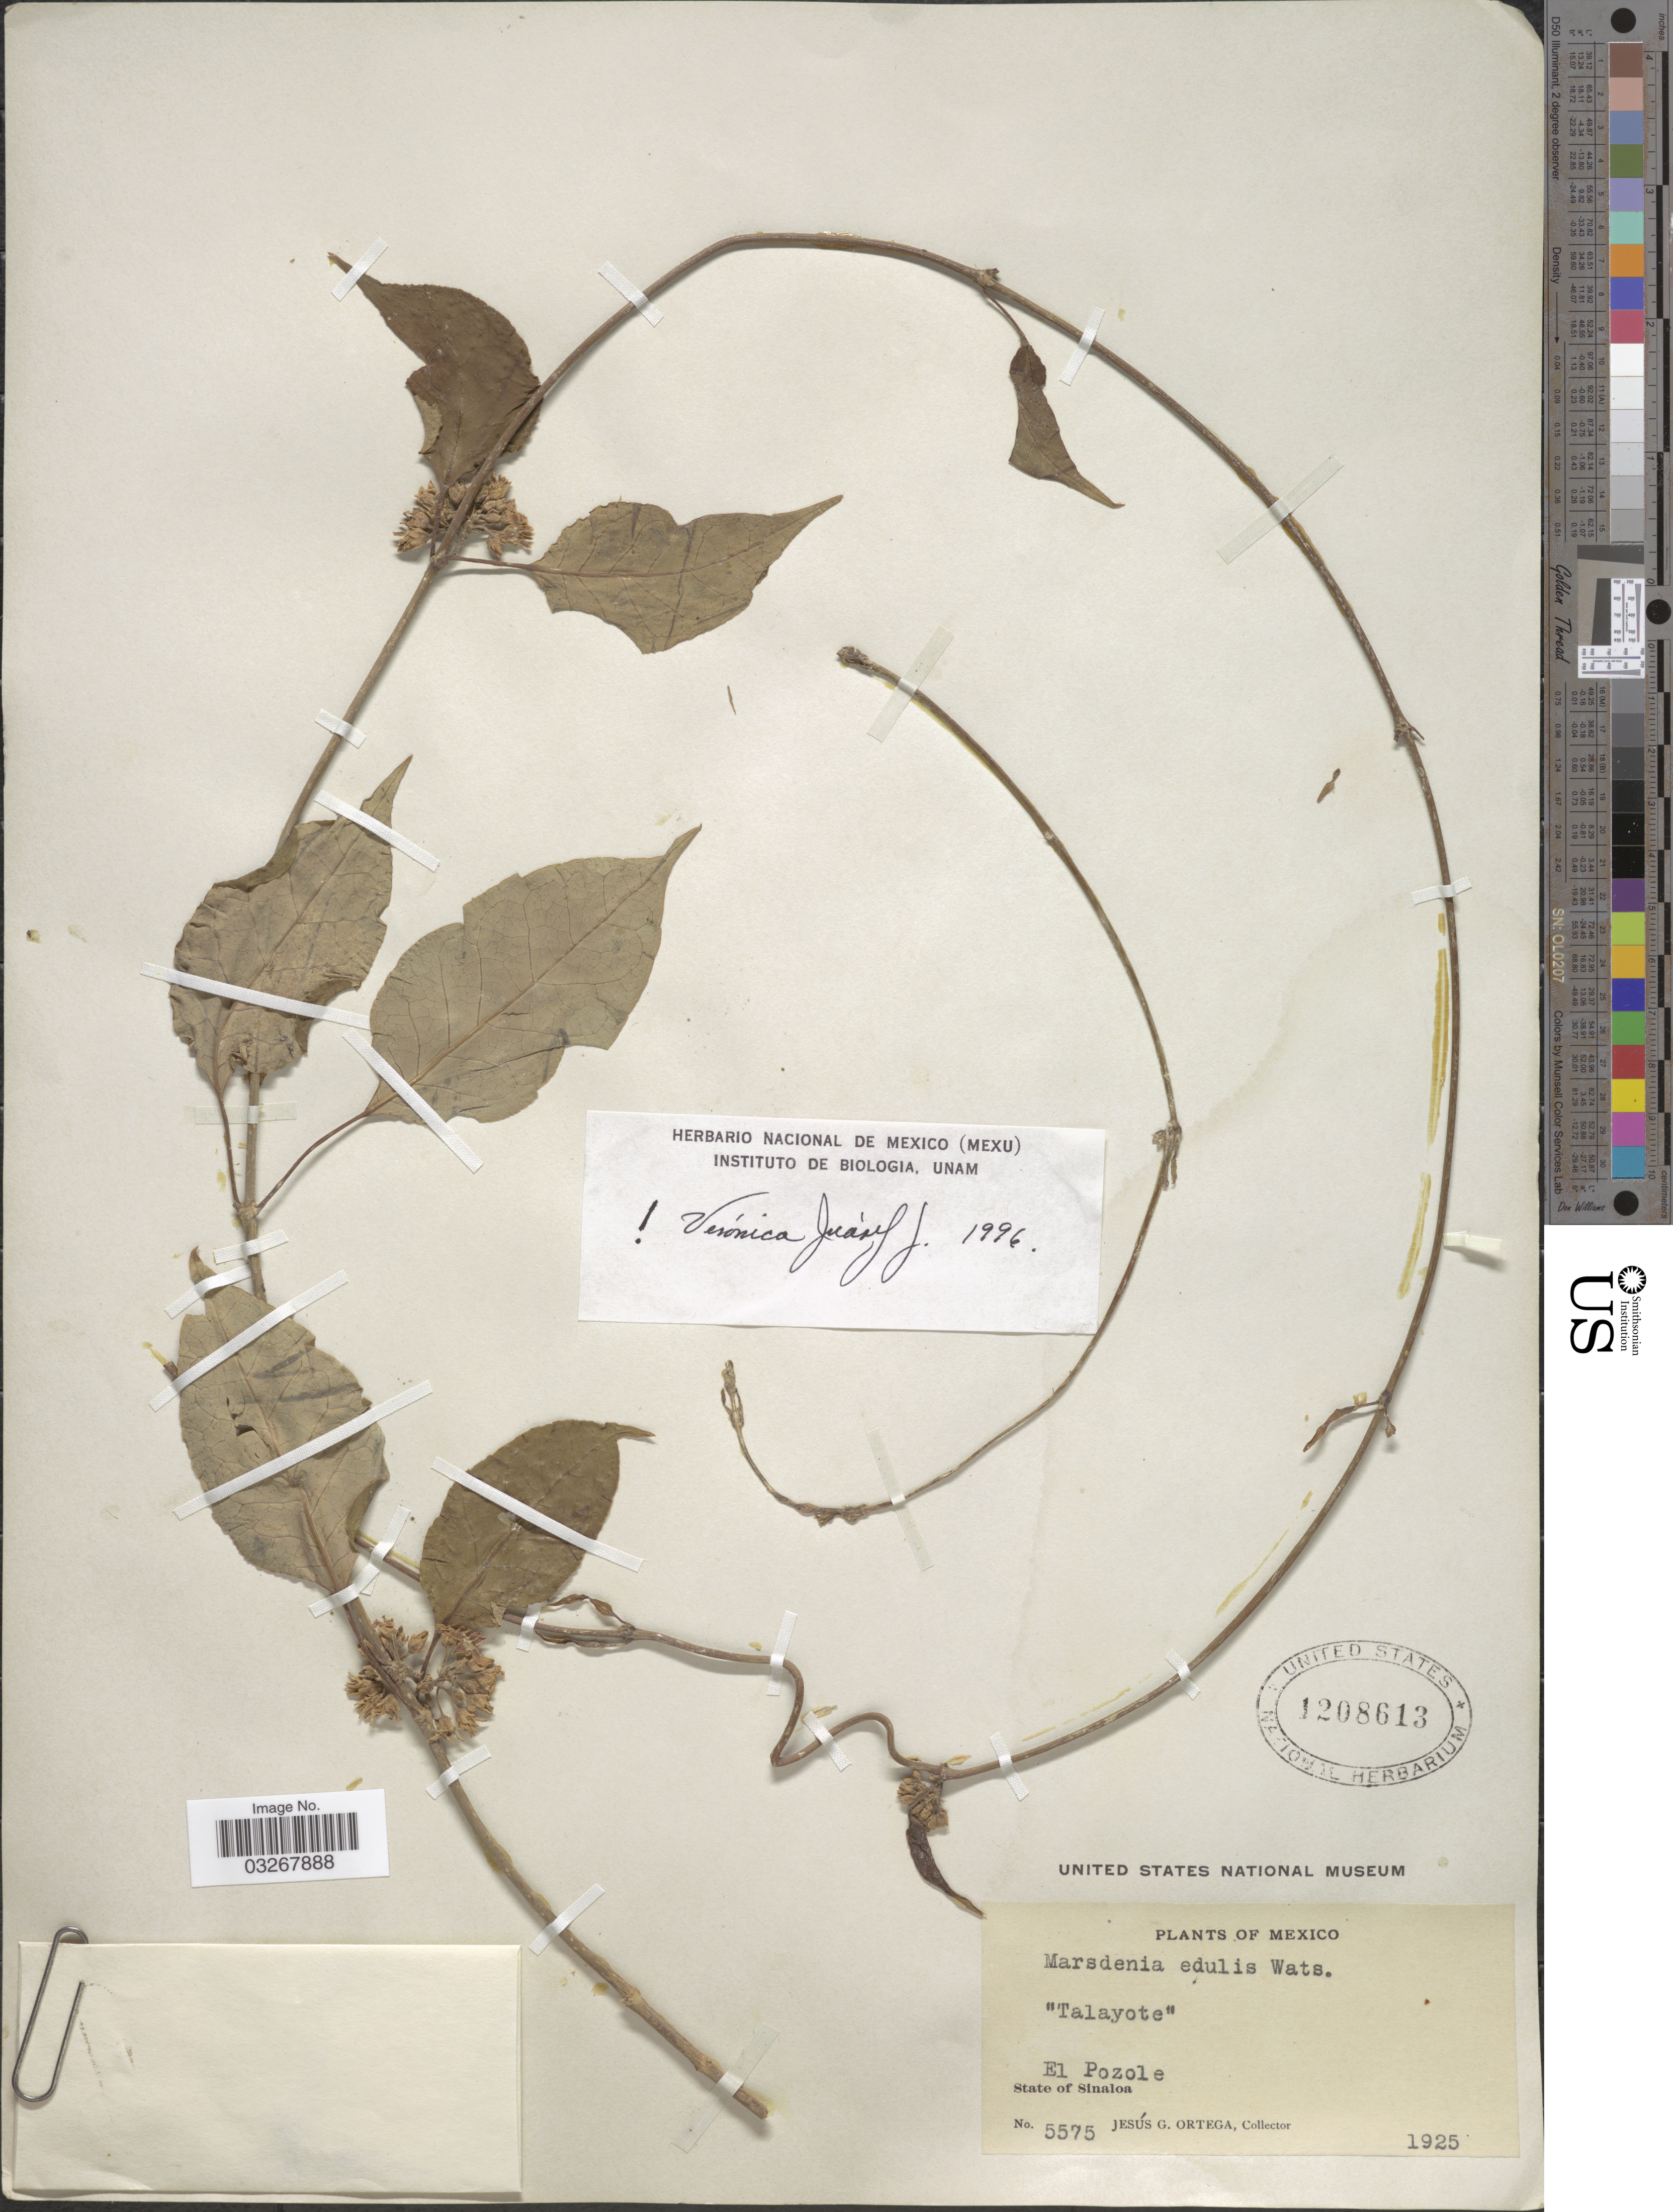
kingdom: Plantae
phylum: Tracheophyta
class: Magnoliopsida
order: Gentianales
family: Apocynaceae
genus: Marsdenia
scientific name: Marsdenia edulis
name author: S. Watson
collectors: J. Ortega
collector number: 5575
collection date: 1925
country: Mexico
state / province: Sinaloa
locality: El Pozole.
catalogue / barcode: US 1208613